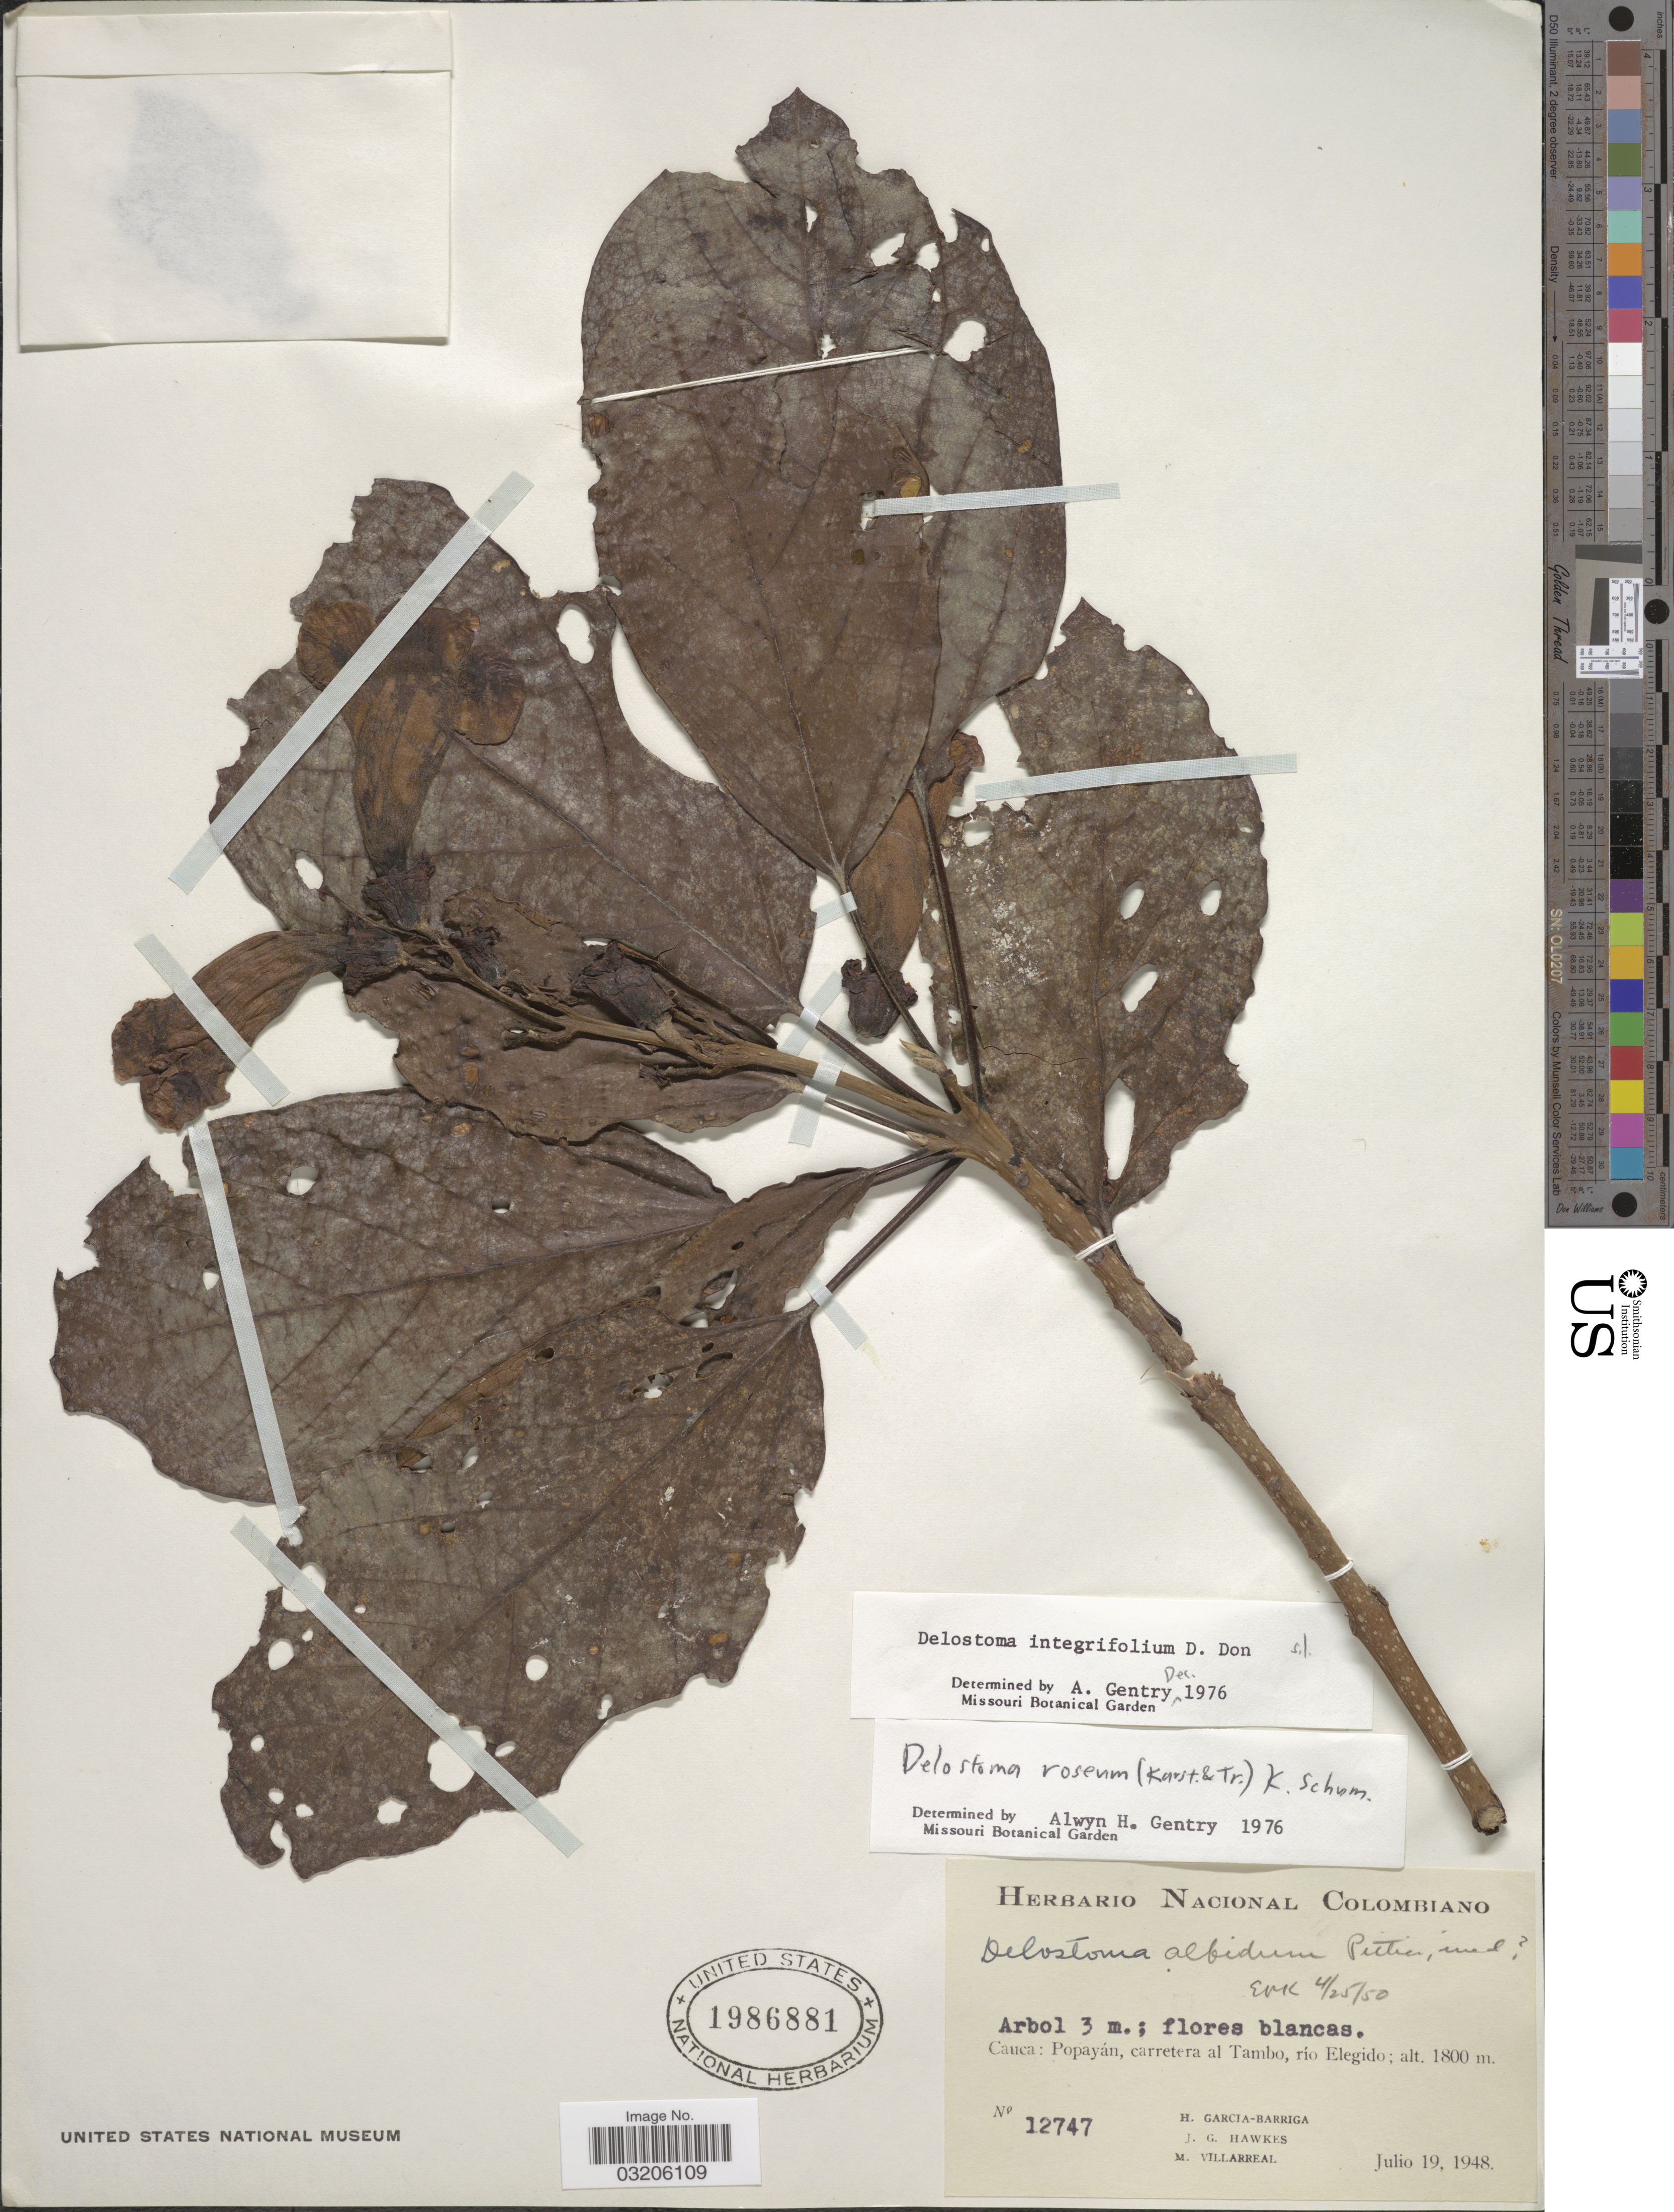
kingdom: Plantae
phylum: Tracheophyta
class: Magnoliopsida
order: Lamiales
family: Bignoniaceae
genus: Delostoma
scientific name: Delostoma integrifolium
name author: D. Don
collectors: H. García Barriga, J. Hawkes & M. Villarreal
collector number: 12747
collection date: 1948-07-19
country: Colombia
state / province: Cauca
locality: Popayán, carretera al Tambo, río Elegido.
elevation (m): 1800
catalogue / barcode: US 1986881